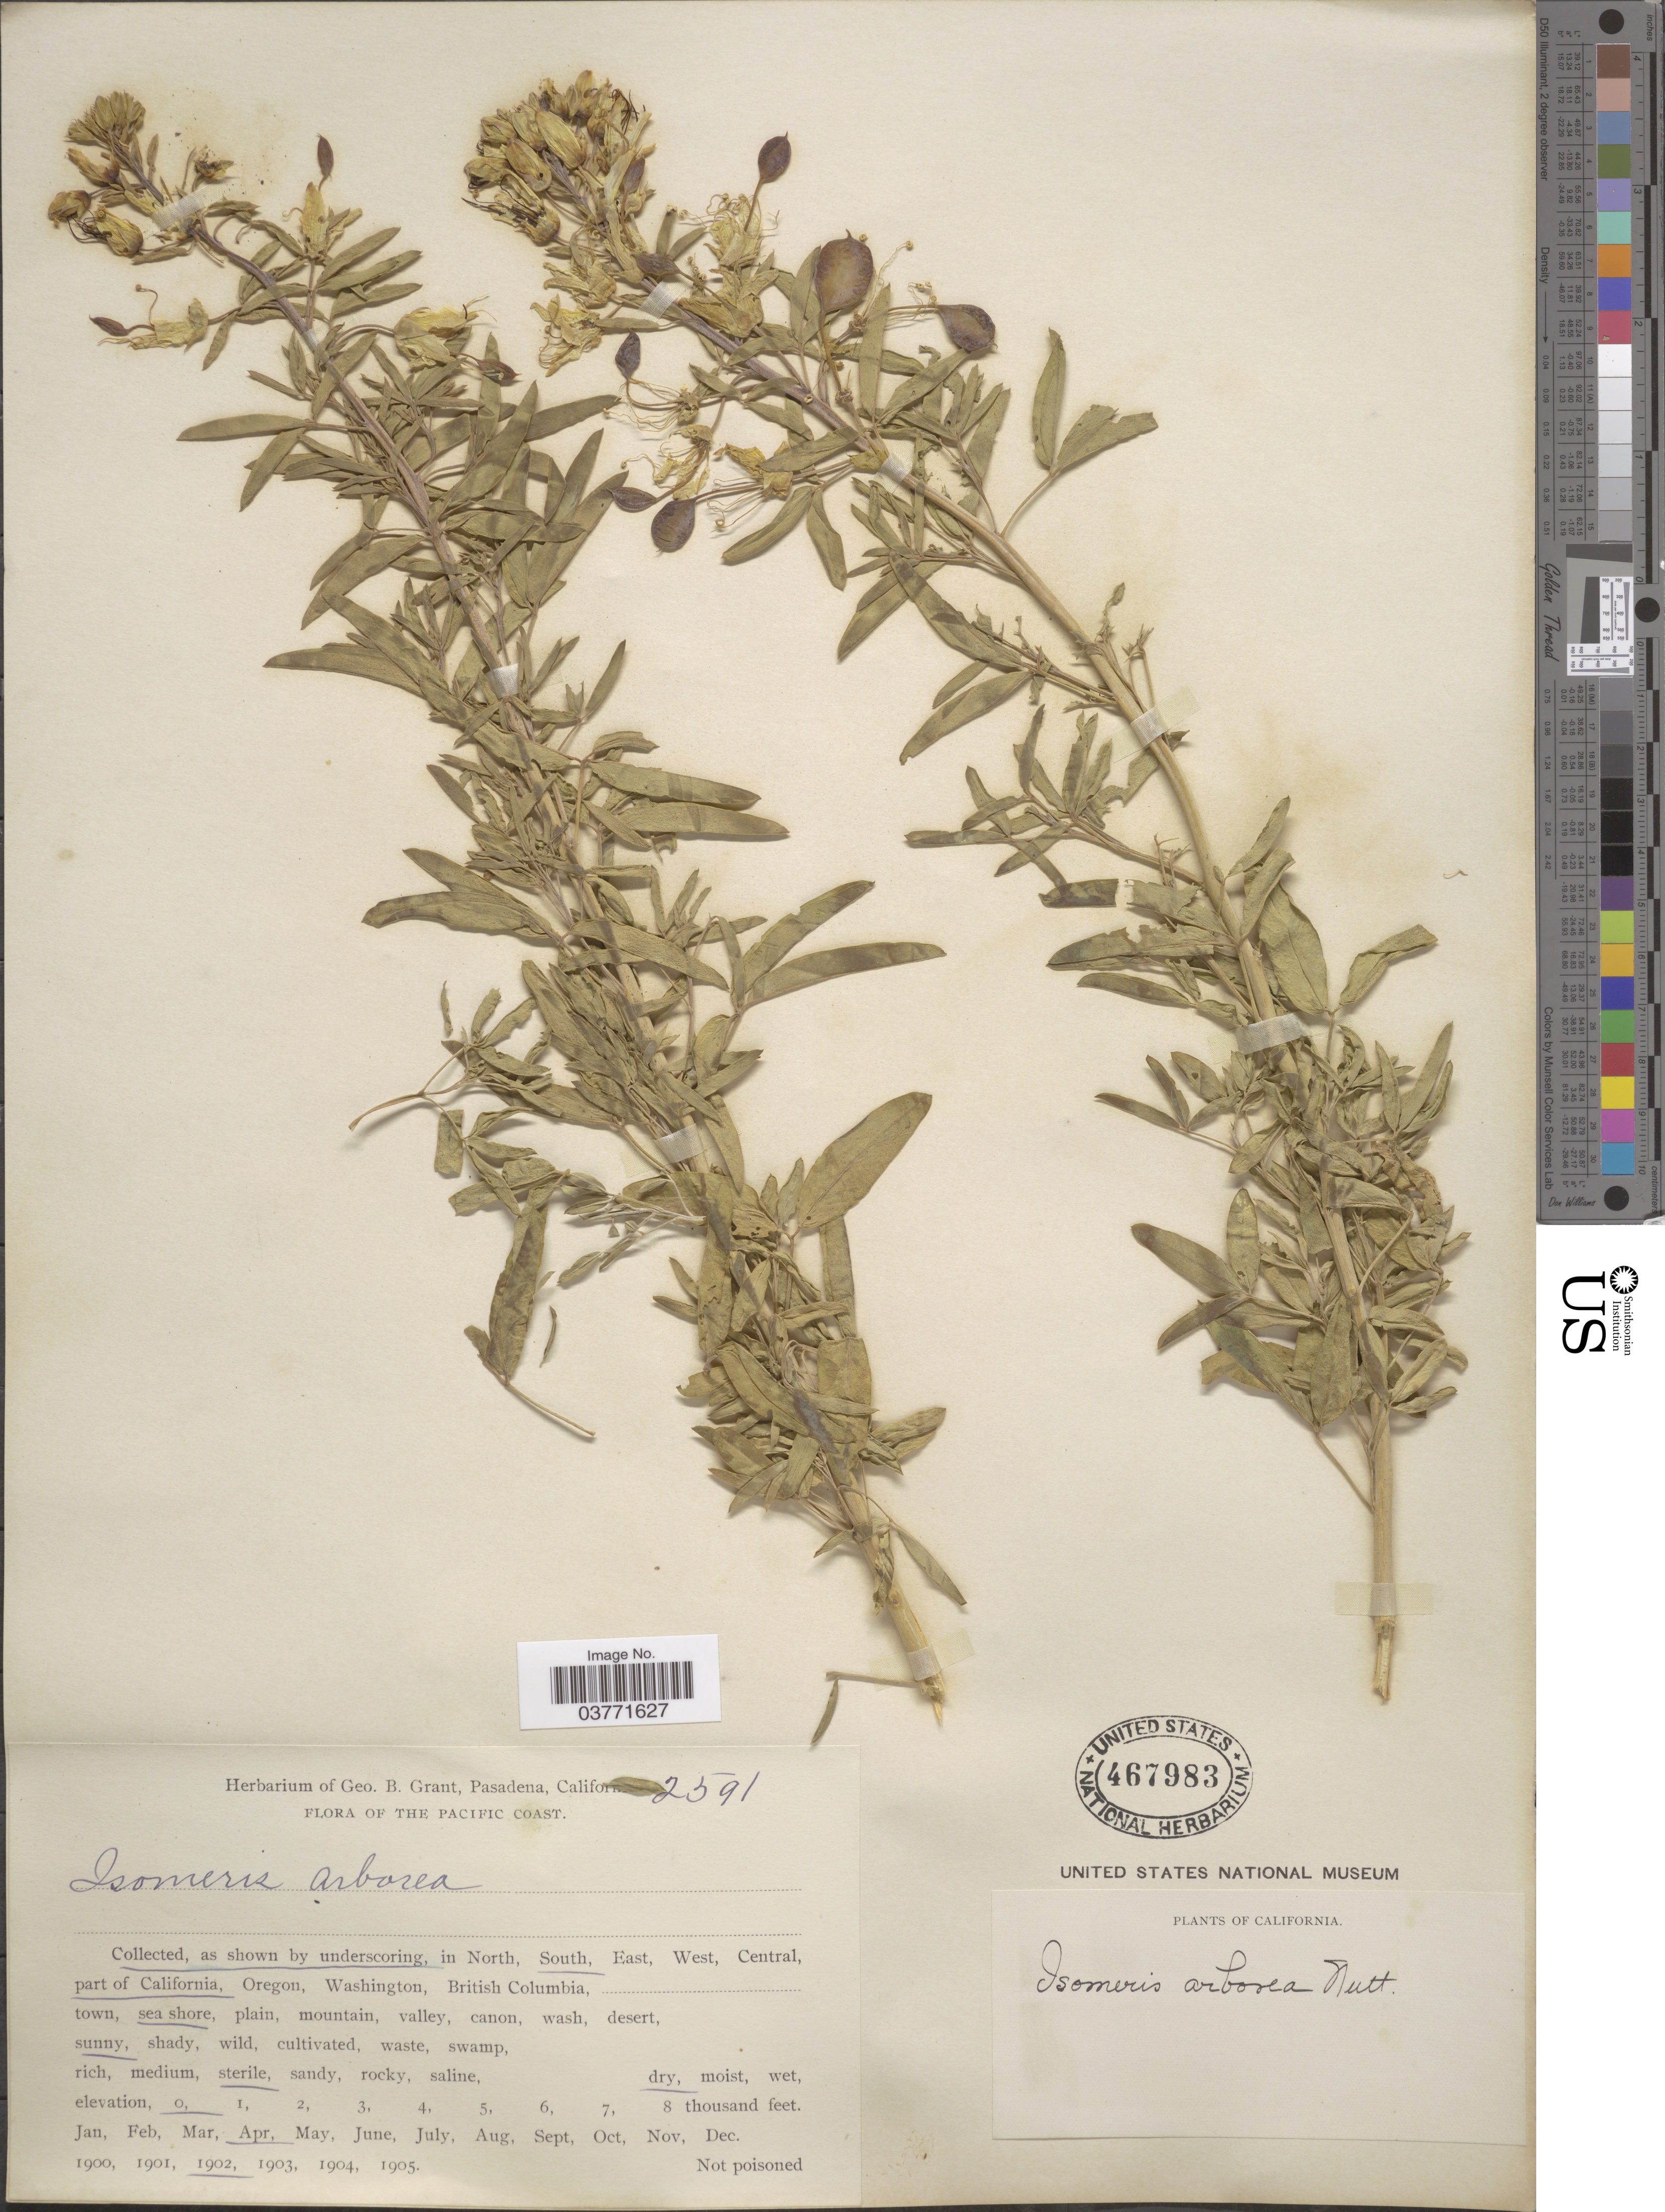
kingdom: Plantae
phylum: Tracheophyta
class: Magnoliopsida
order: Brassicales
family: Cleomaceae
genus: Cleomella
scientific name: Cleomella arborea var. arborea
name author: (Nutt.) Roalson & J.C. Hall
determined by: Strong, Mark T., (BOT), Smithsonian Institution - National Museum of Natural History (UNITED STATES)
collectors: ex herb. Geo. B. Grant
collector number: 2591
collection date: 1902-04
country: United States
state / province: California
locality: The Pacific Coast. South part of California.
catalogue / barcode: US 467983